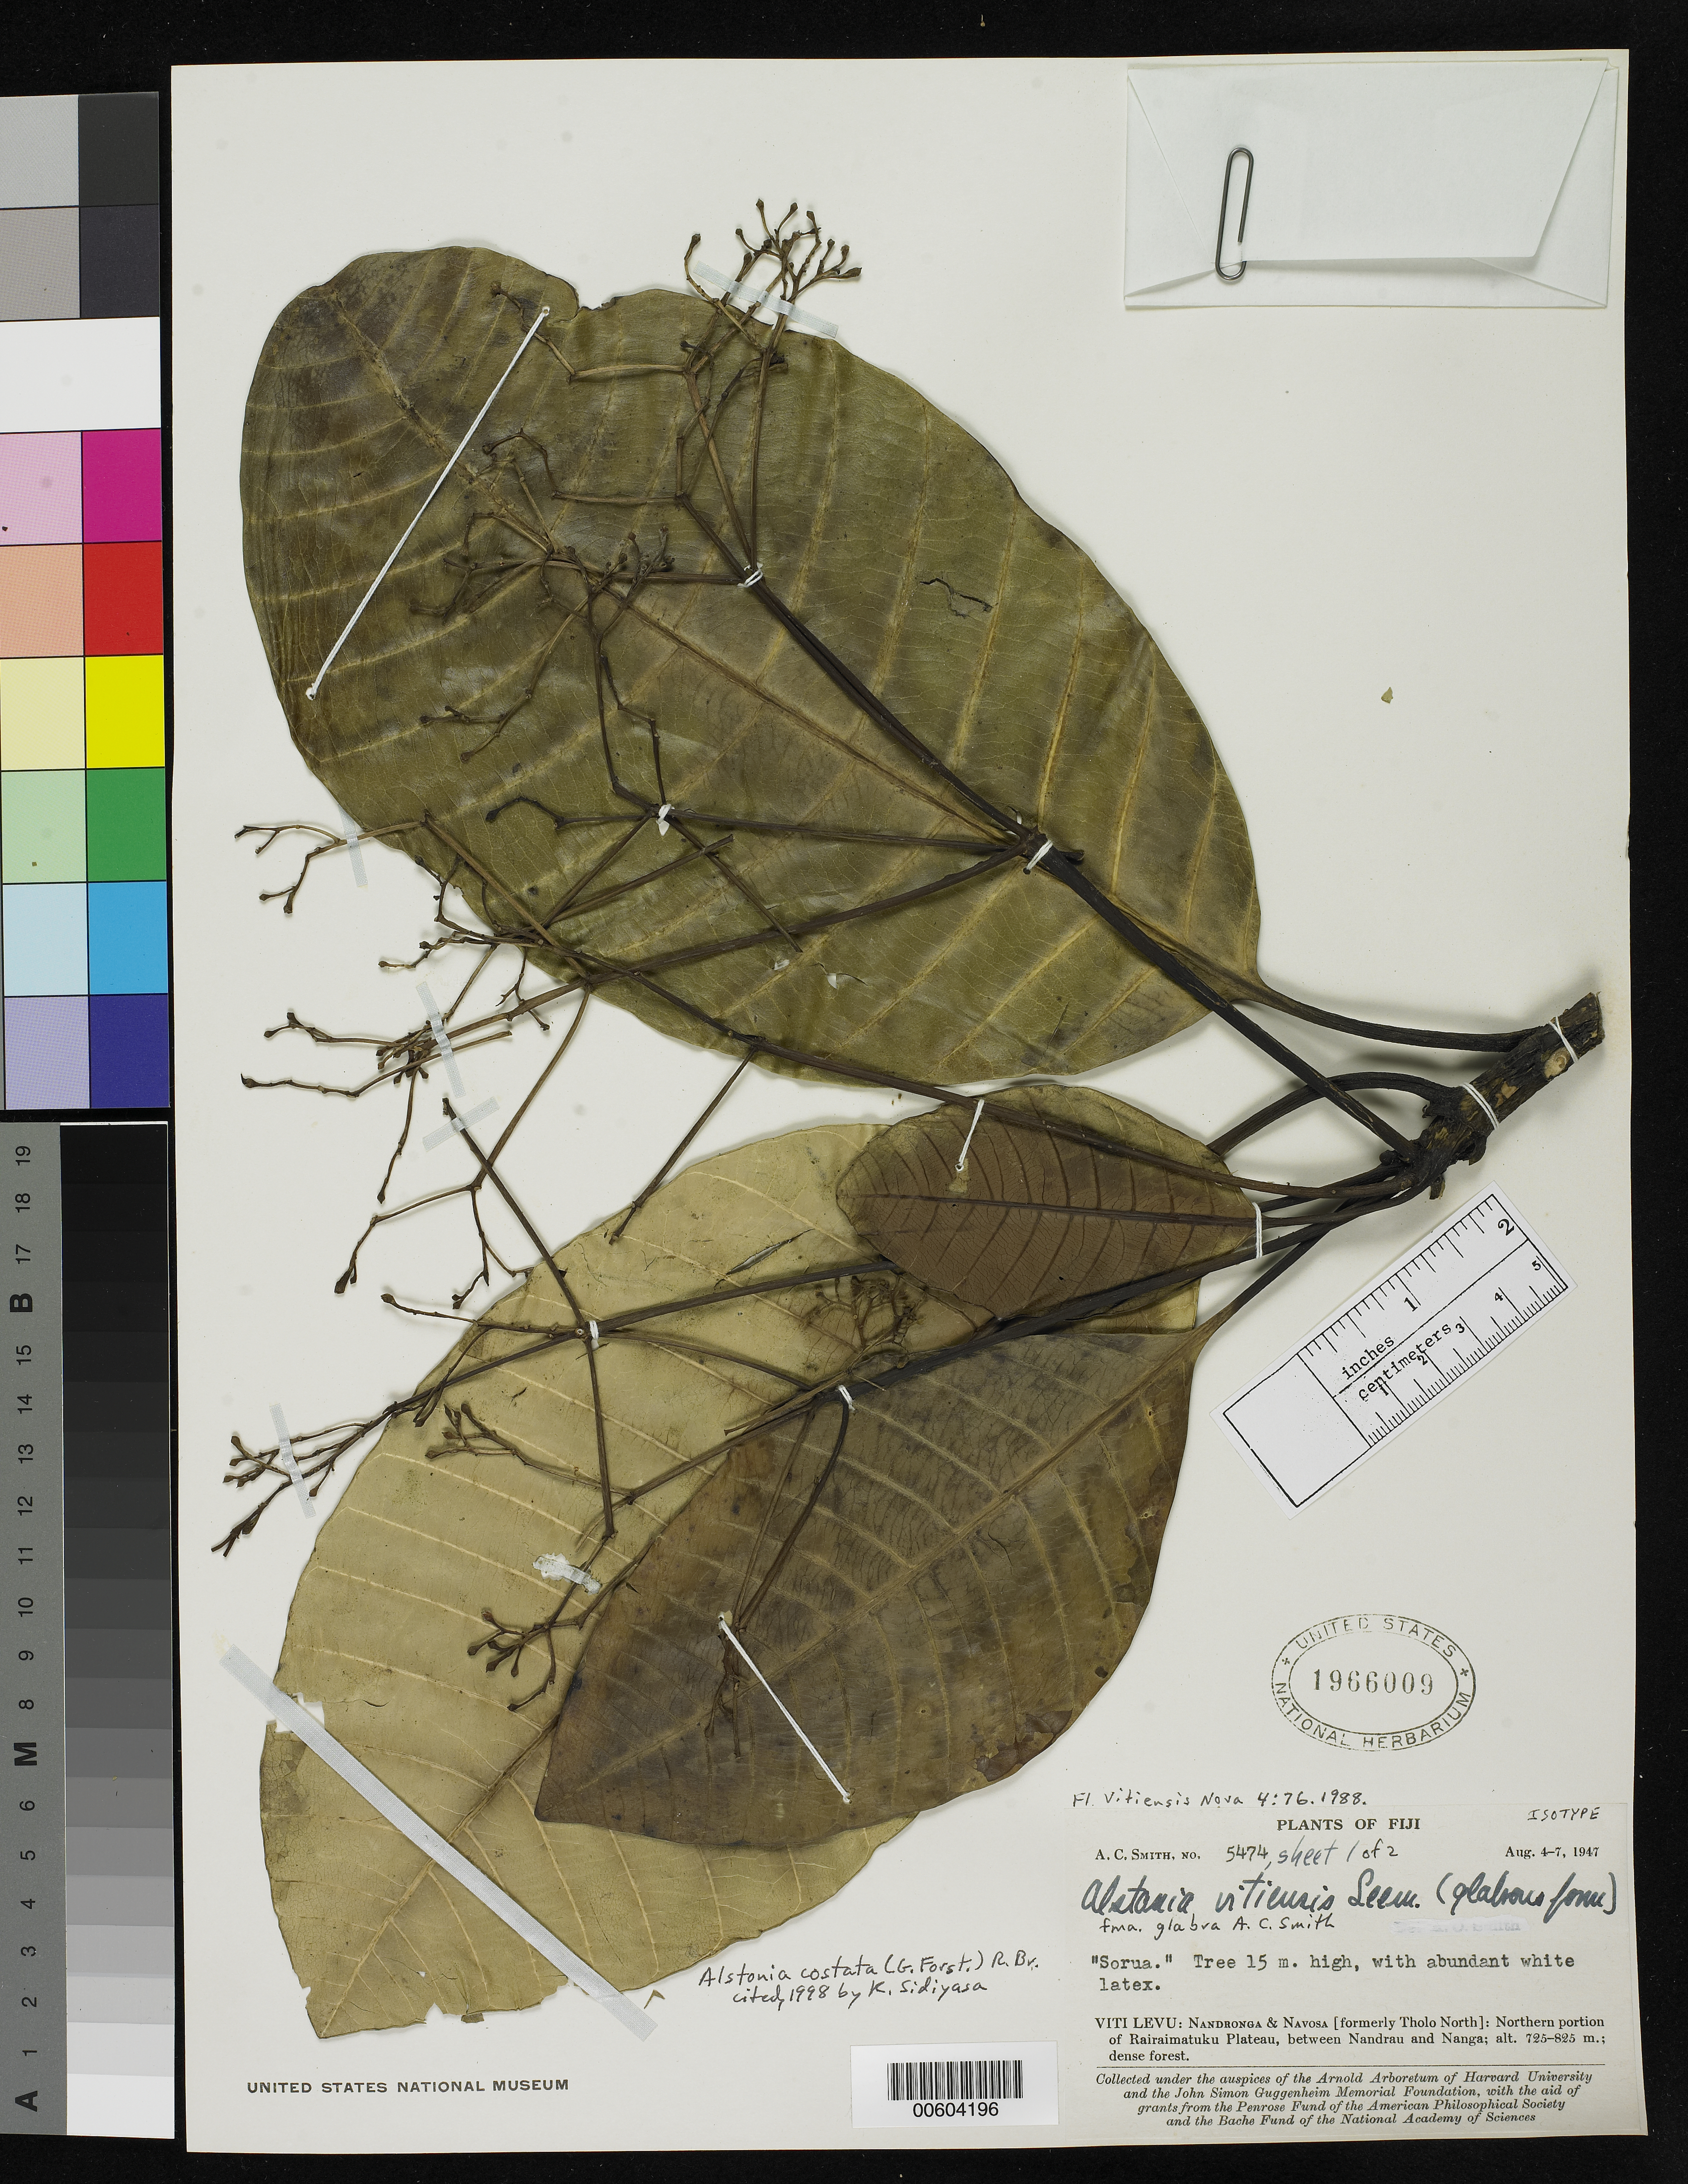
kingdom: Plantae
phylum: Tracheophyta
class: Magnoliopsida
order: Gentianales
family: Apocynaceae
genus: Alstonia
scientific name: Alstonia vitiensis f. glabra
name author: A.C. Sm.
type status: Isotype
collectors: A. C. Smith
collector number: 5474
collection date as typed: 04 Aug 1947 to 07 Aug 1947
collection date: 1947-08-04/1947-08-07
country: Fiji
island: Viti Levu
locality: Nandronga & Navosa, N portion of Rairaimatuku plateau, between Nandrau & Nanga. [Viti Levu Group]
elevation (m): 725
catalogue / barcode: US 1966009